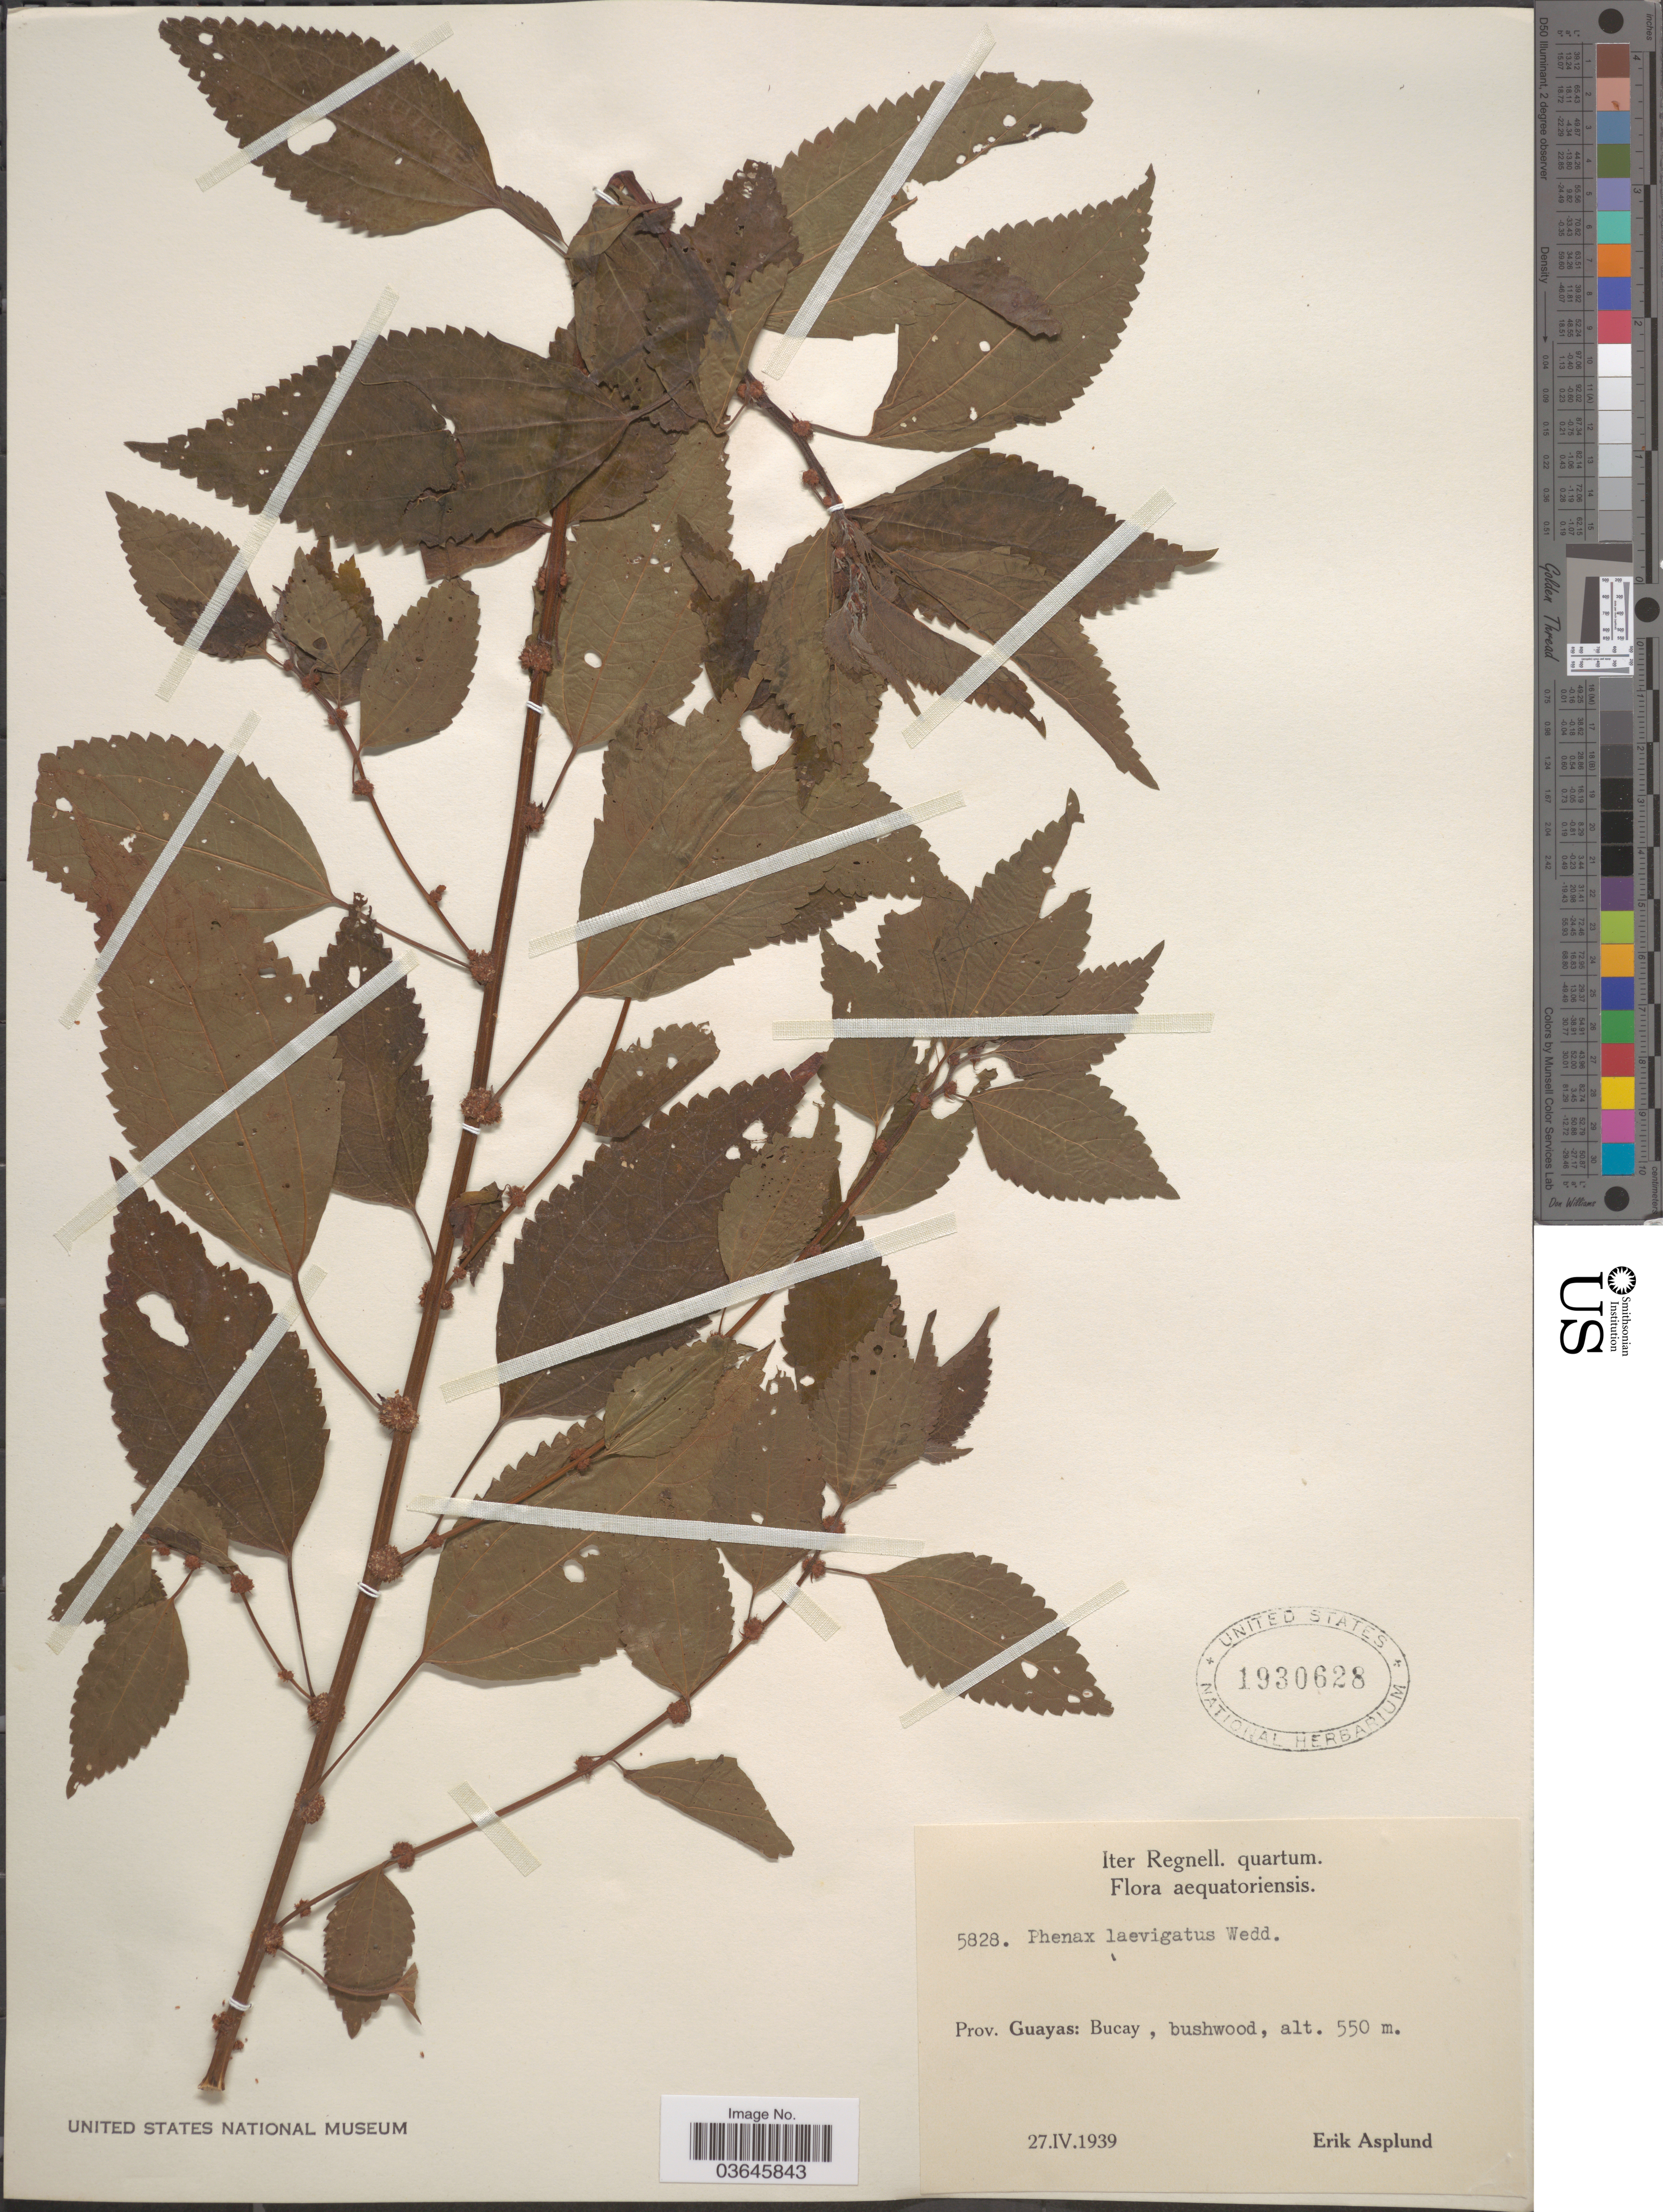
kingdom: Plantae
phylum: Tracheophyta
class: Magnoliopsida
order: Rosales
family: Urticaceae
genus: Phenax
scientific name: Phenax laevigatus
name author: Wedd.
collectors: E. Asplund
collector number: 5828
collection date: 1939-04-27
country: Ecuador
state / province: Guayas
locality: Bucay.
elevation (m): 550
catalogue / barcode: US 1930628